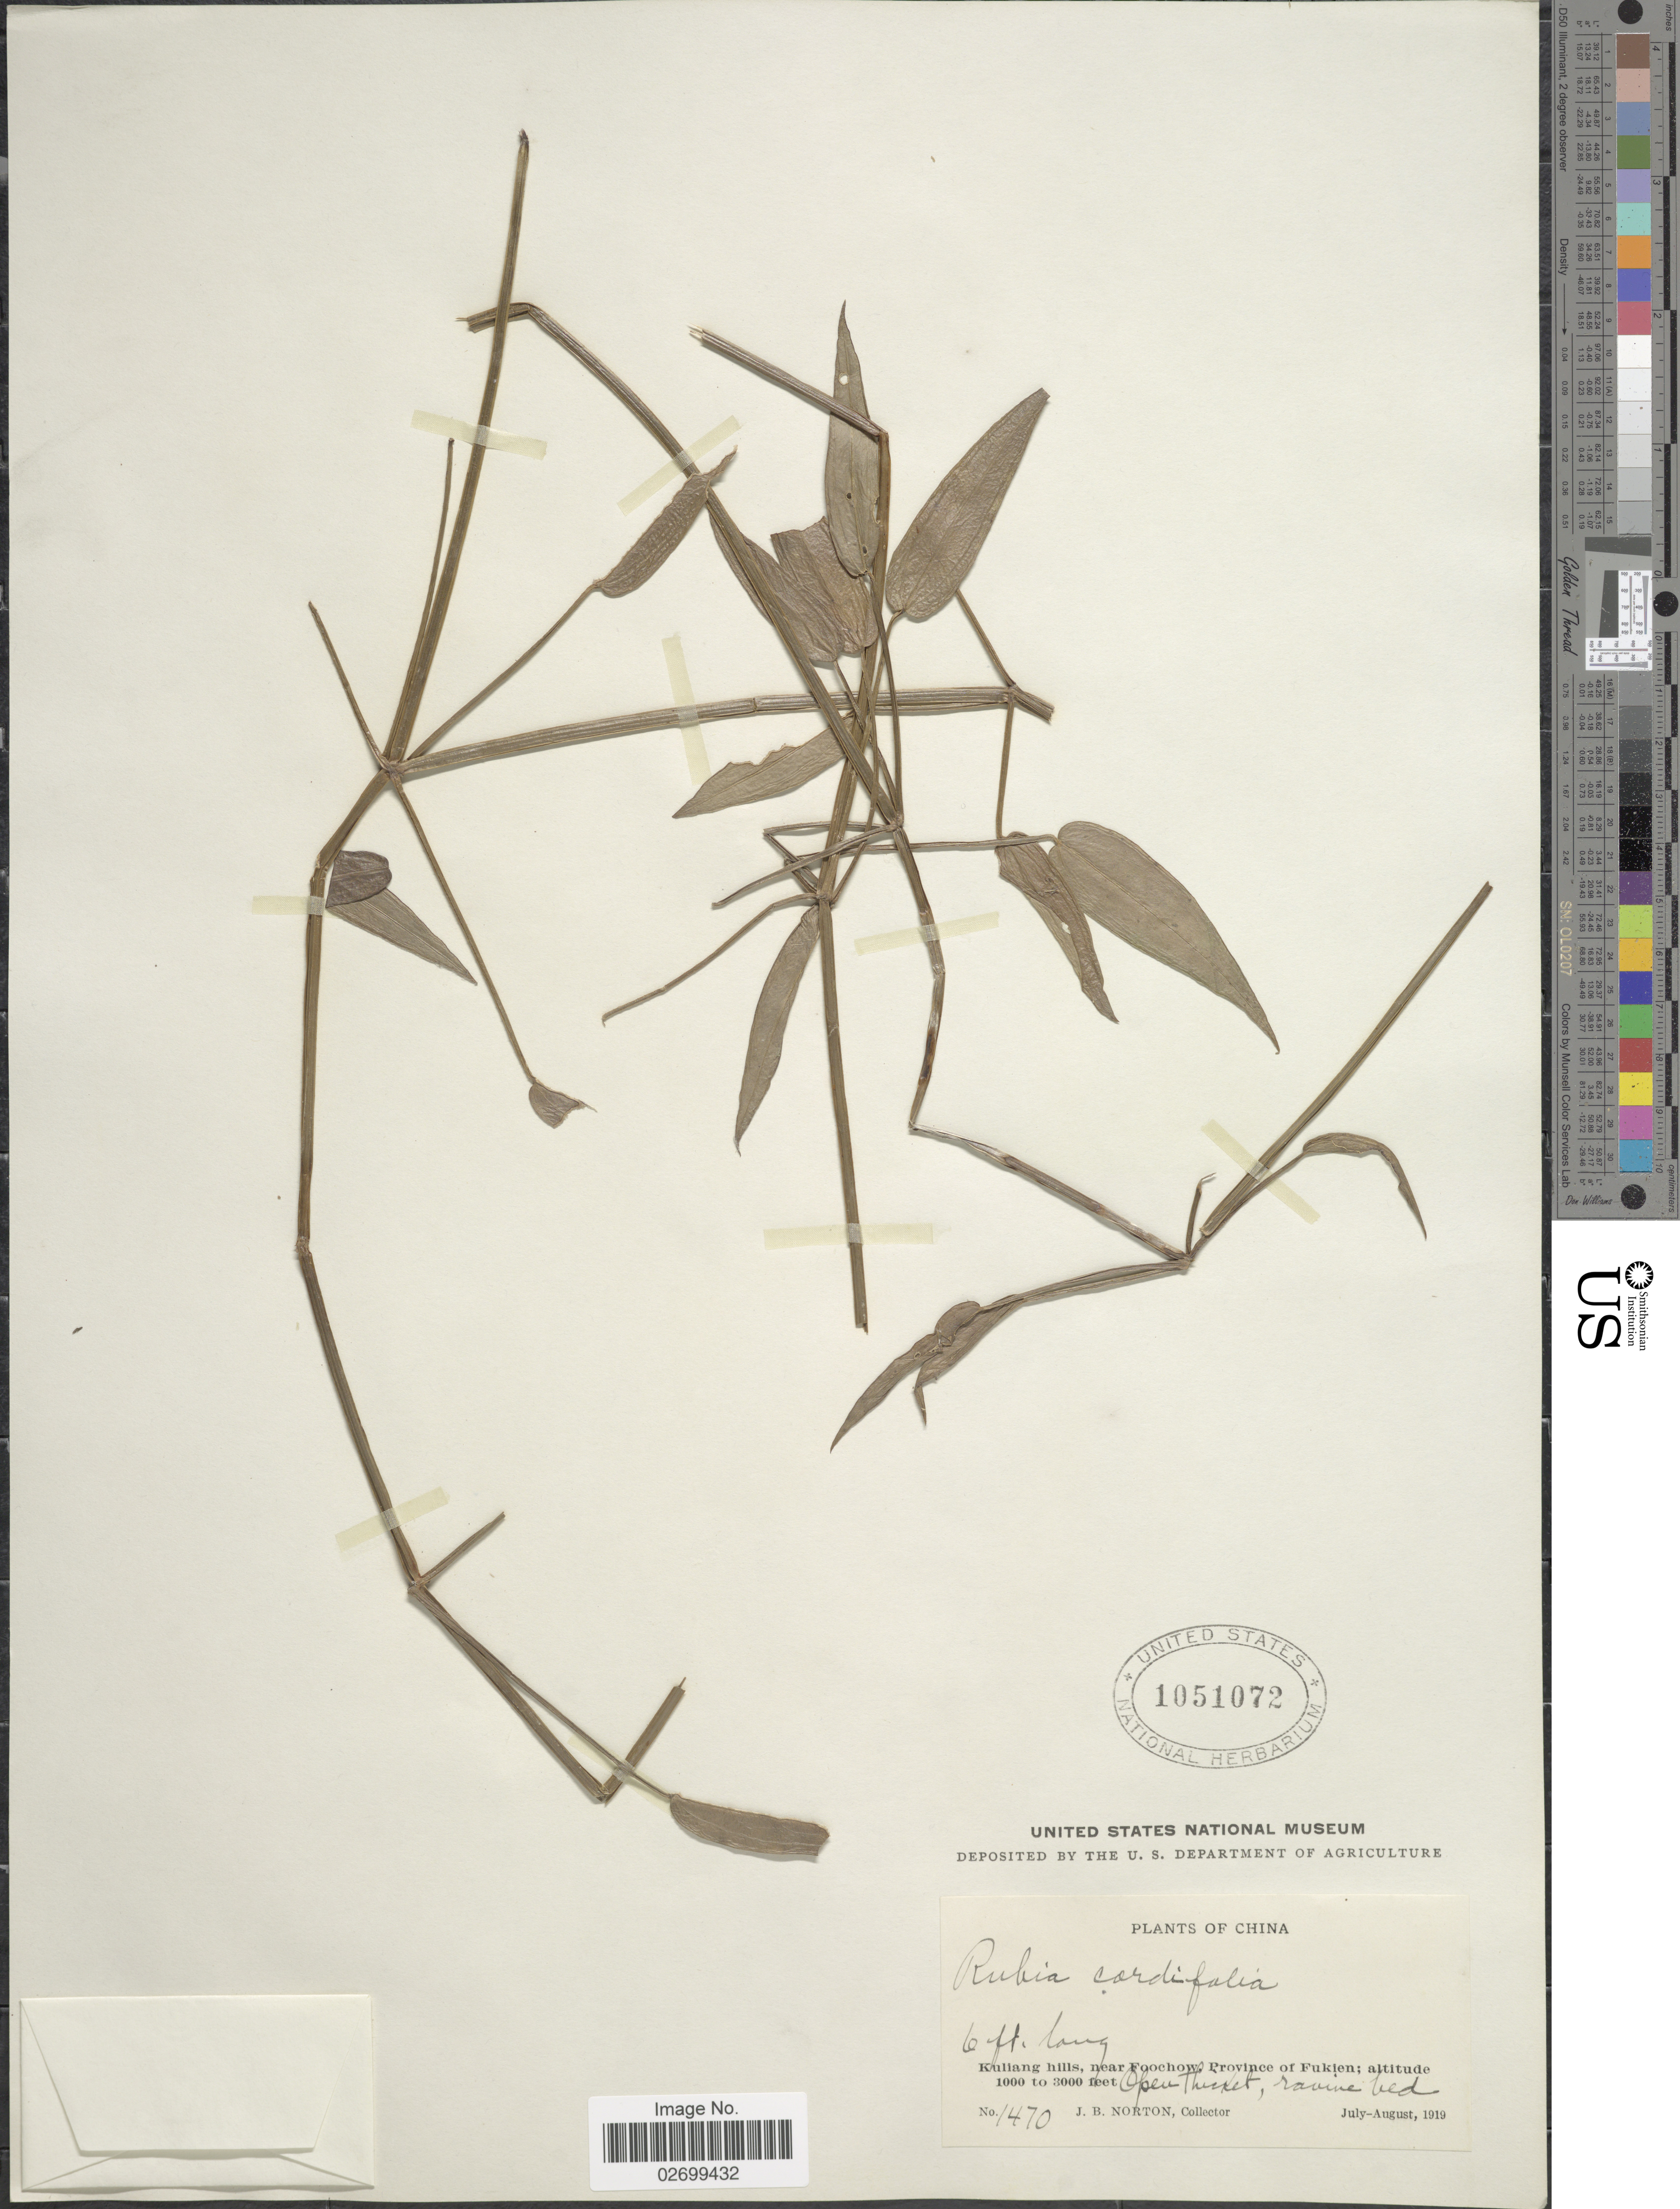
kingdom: Plantae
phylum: Tracheophyta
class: Magnoliopsida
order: Gentianales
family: Rubiaceae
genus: Rubia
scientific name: Rubia lanceolata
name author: Hayata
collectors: J. B. Norton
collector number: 1470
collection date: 1919-07/1919-08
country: China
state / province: Fujian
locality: Kuliang hills, near Foochow, Province of Fukien; ravine bed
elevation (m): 305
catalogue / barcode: US 1051072